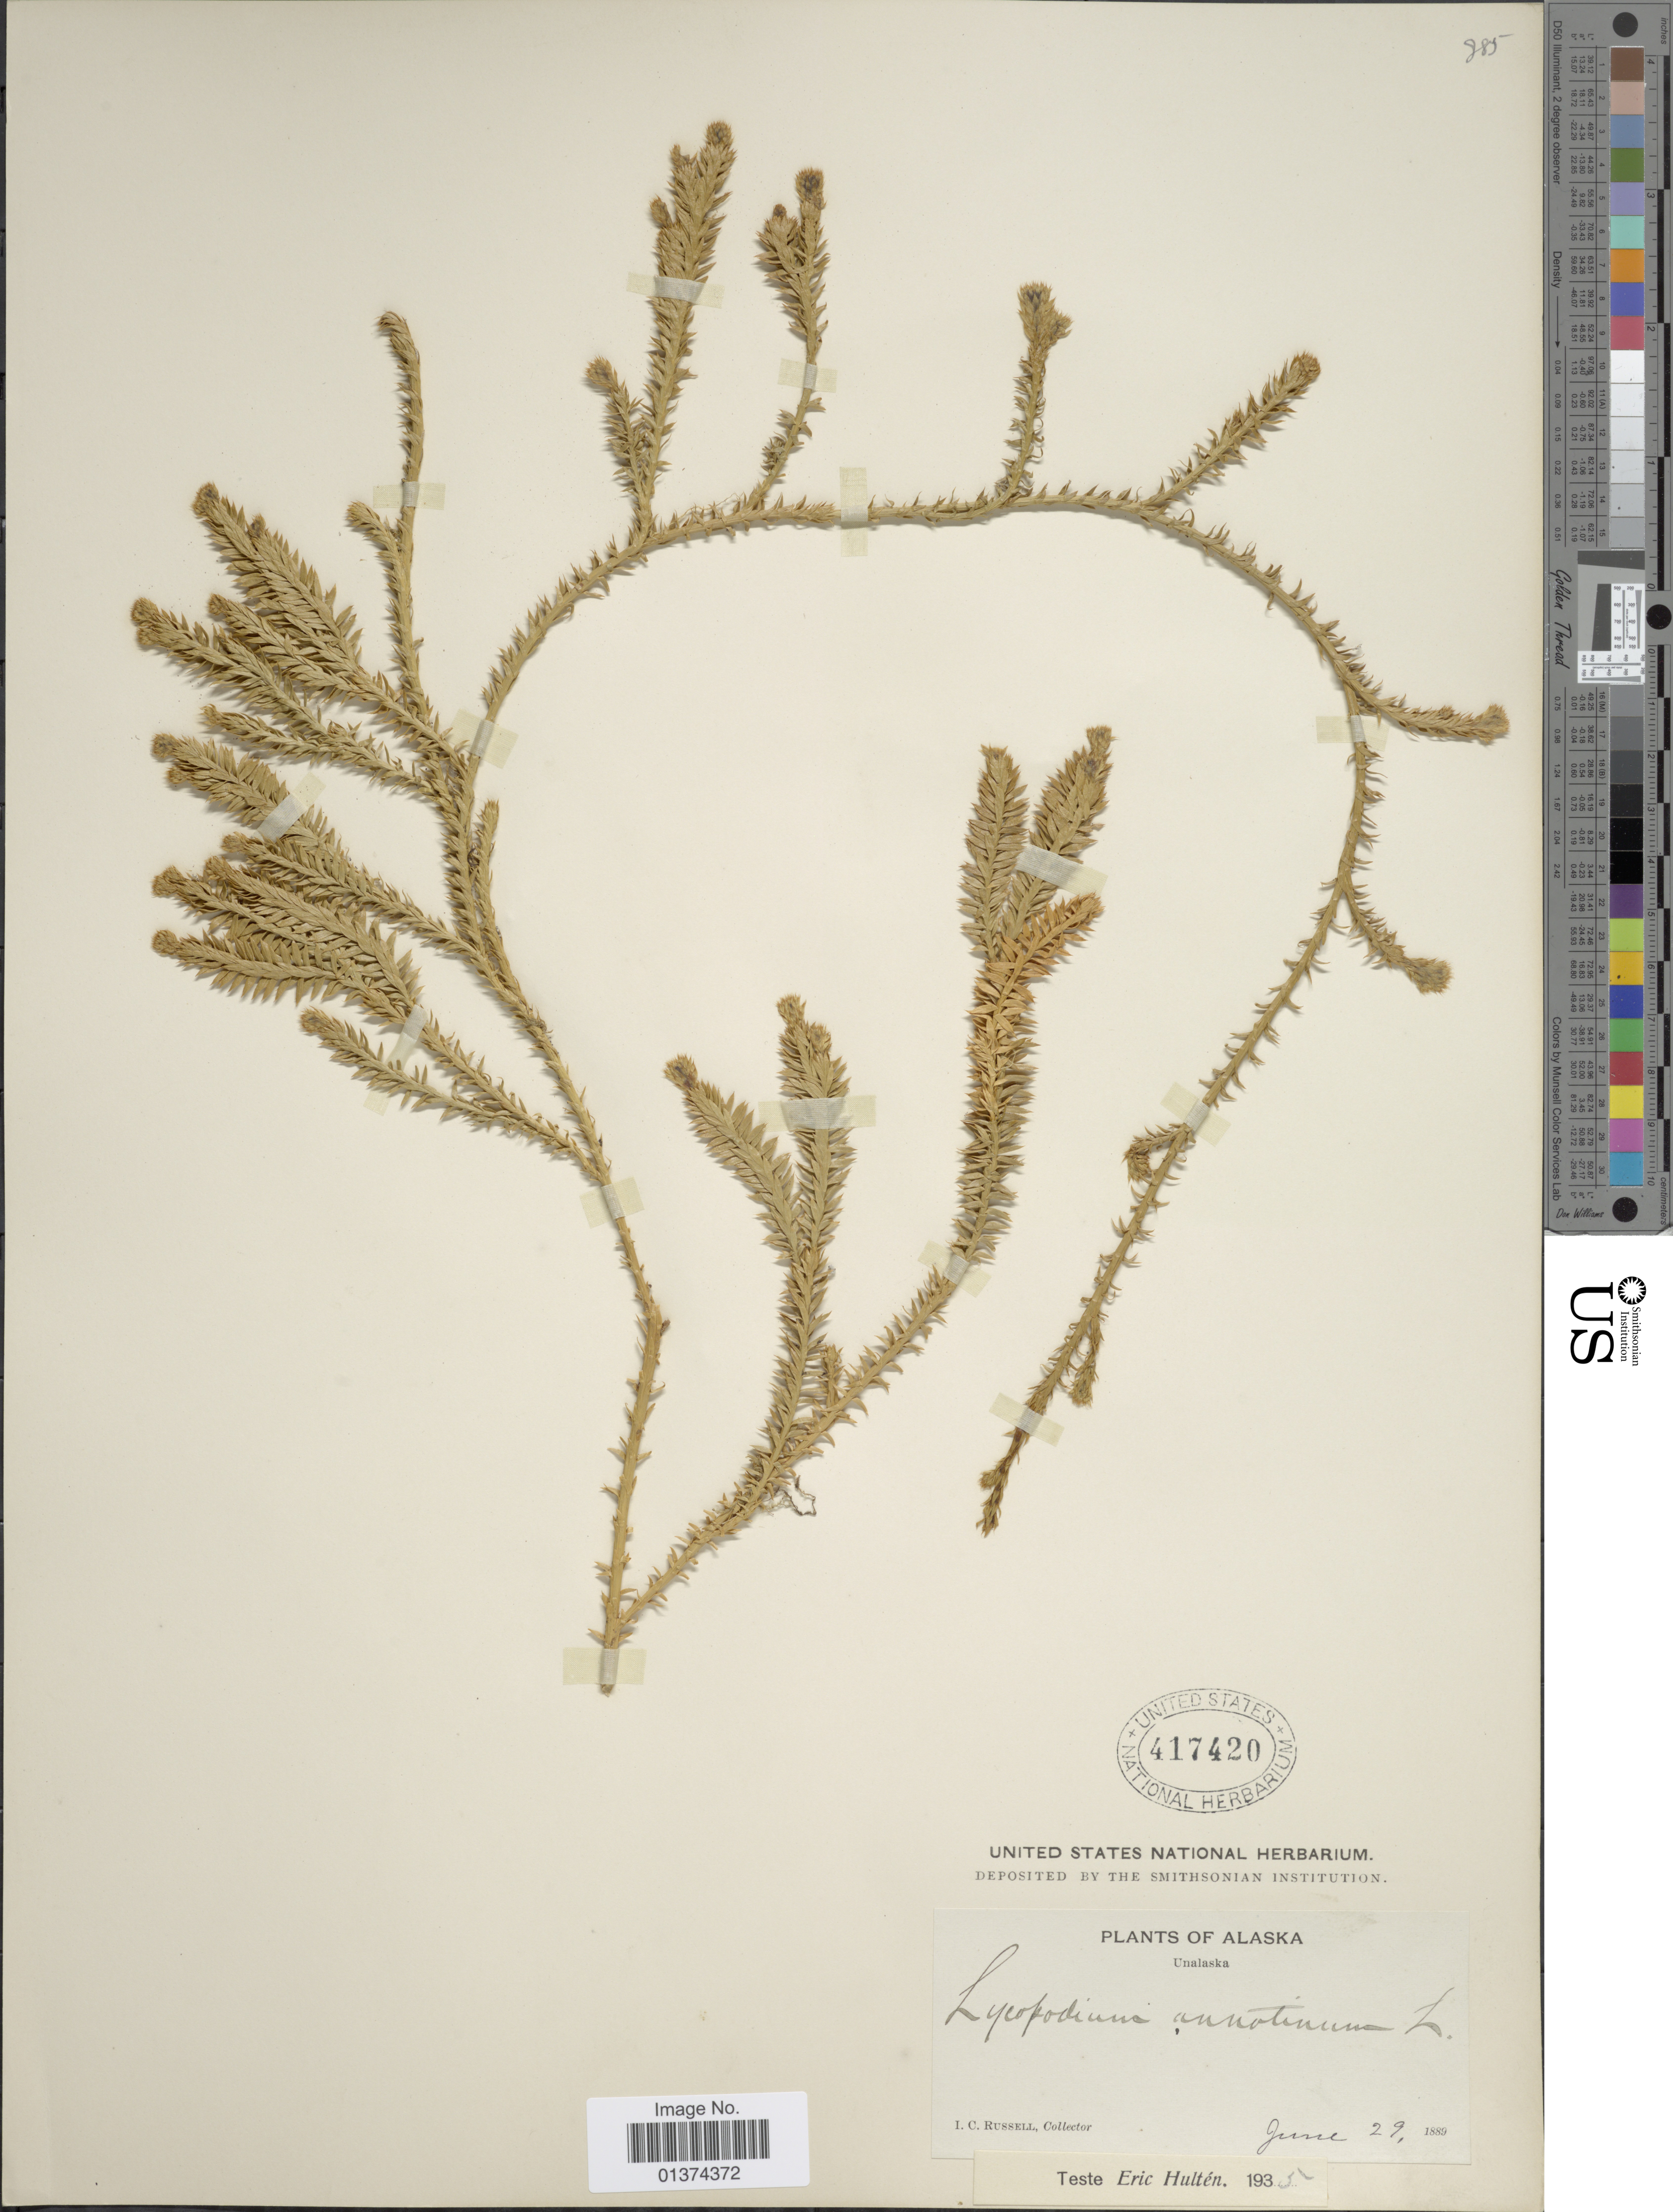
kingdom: Plantae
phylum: Tracheophyta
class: Lycopodiopsida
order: Lycopodiales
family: Lycopodiaceae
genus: Spinulum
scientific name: Spinulum annotinum subsp. annotinum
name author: (L.) A. Haines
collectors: I. C. Russell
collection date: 1889-06-29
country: United States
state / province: Alaska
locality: Unalaska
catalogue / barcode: US 417420